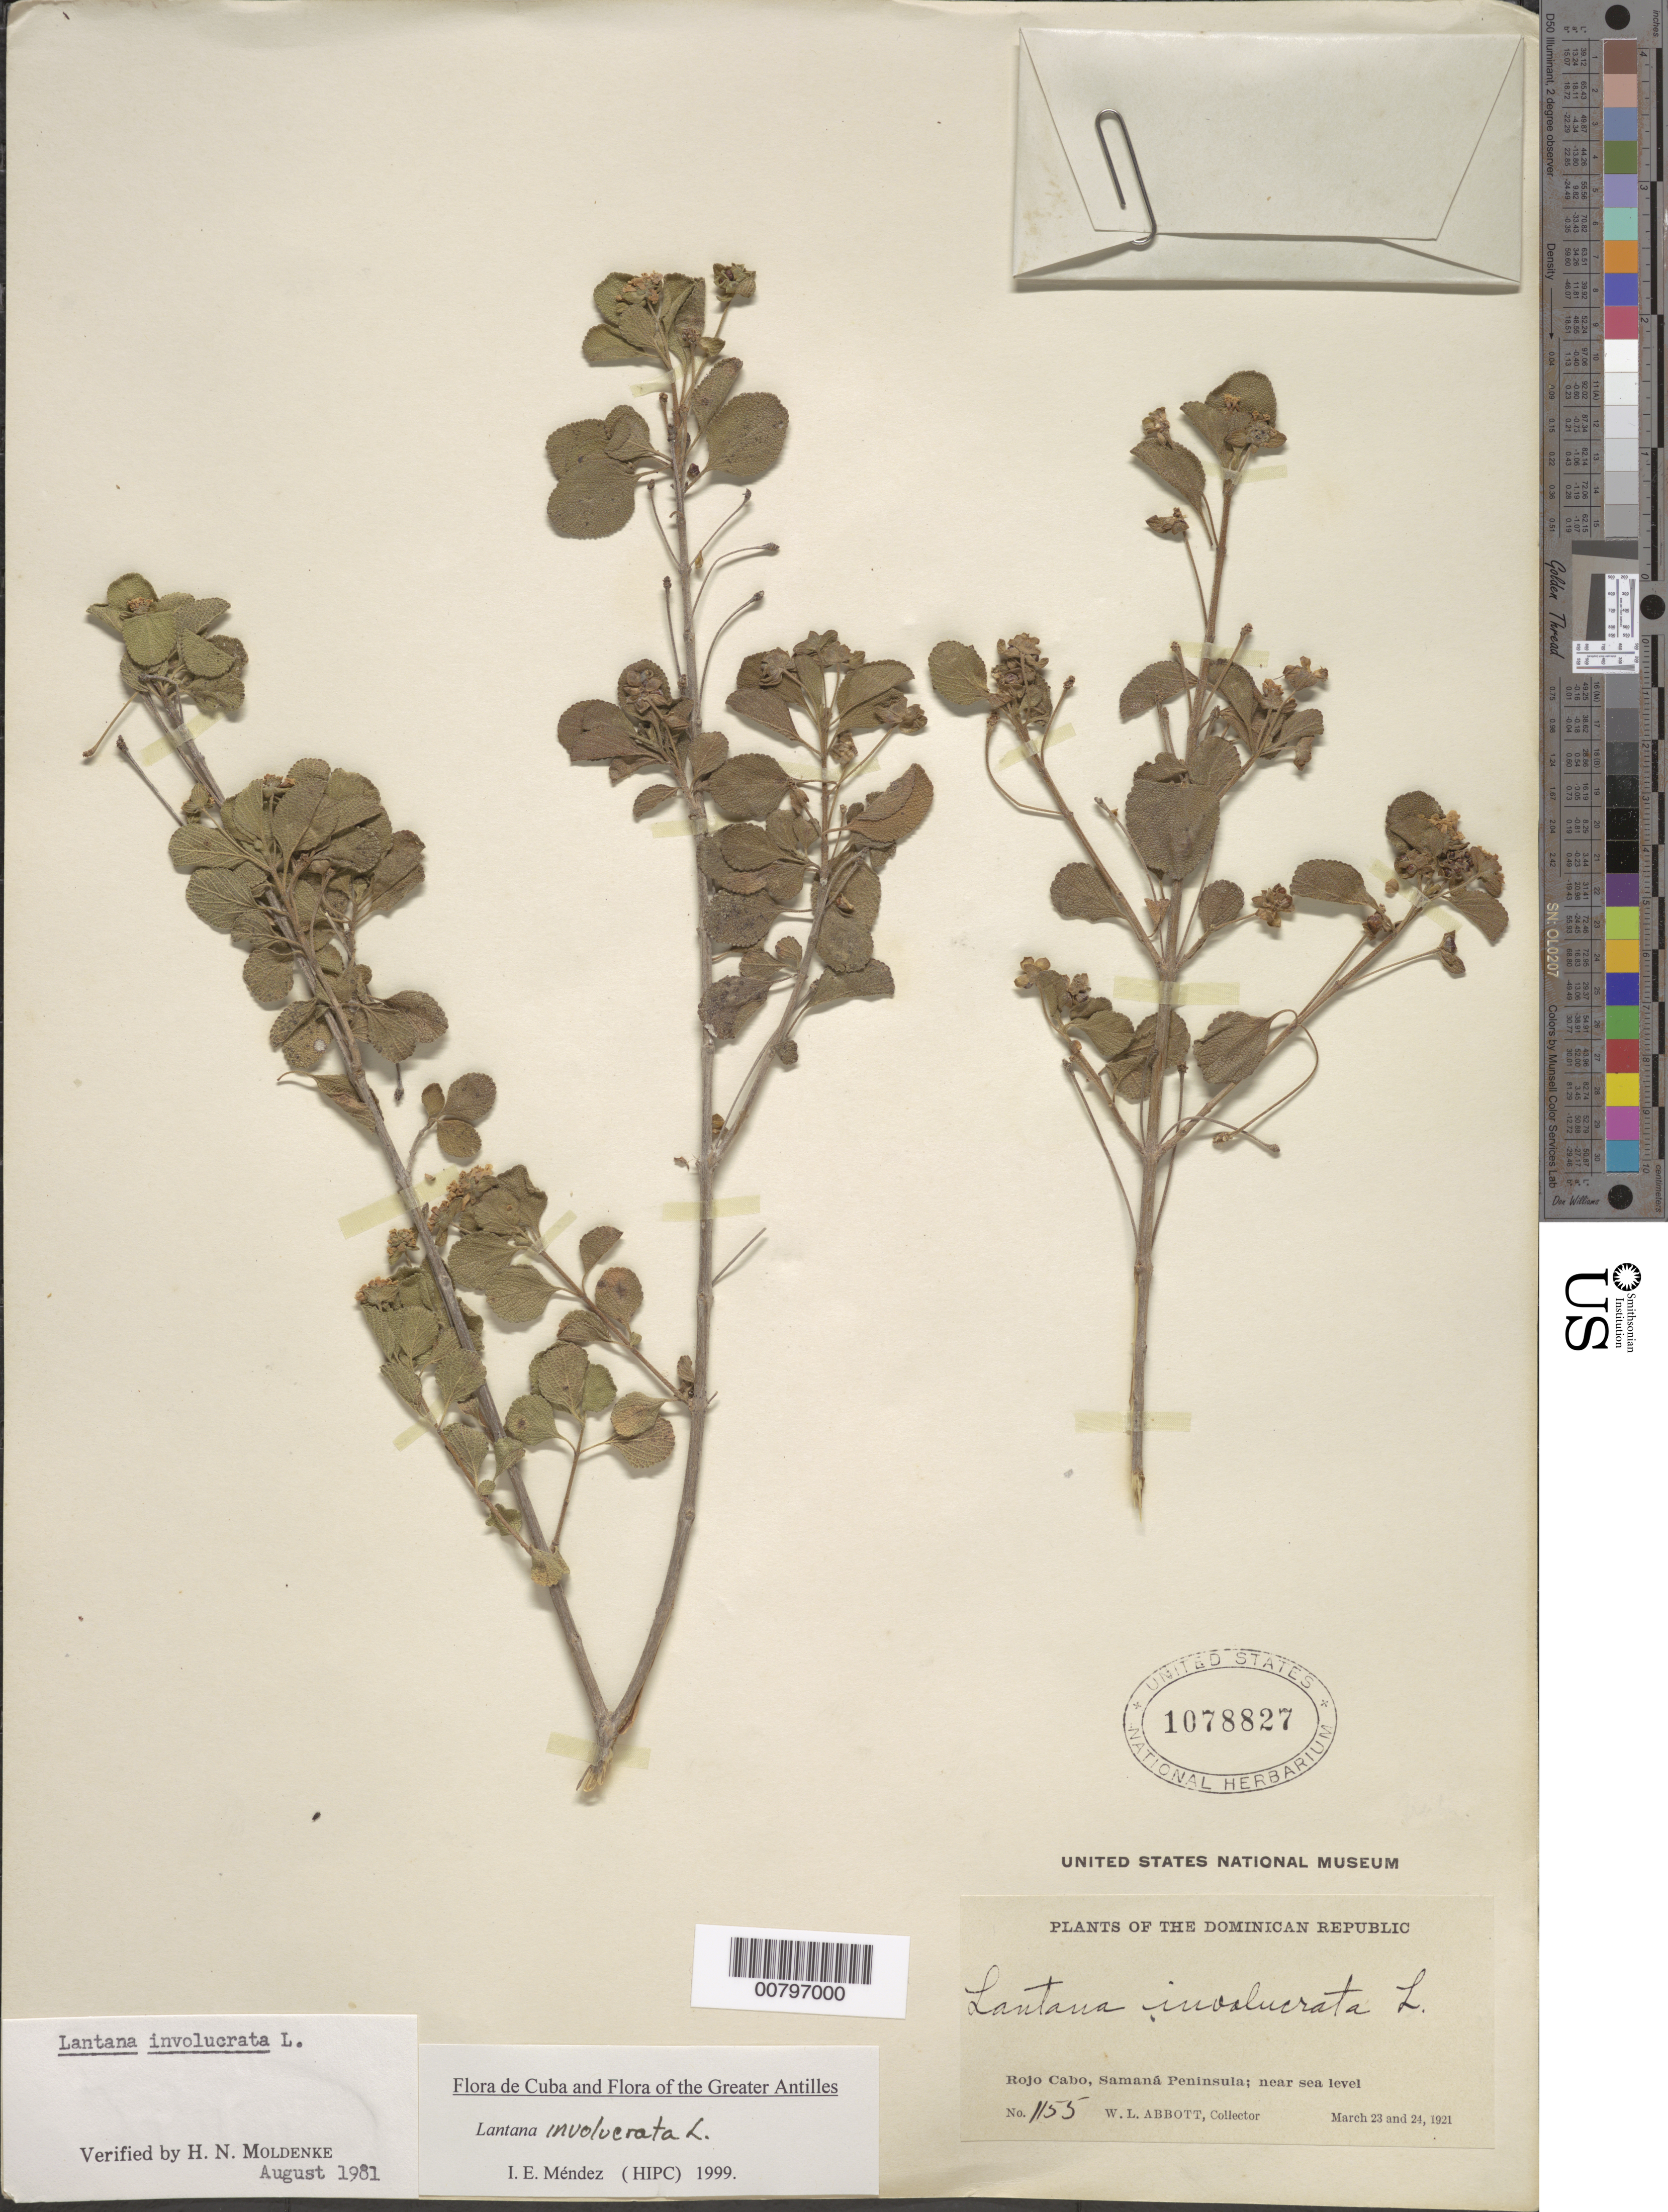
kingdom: Plantae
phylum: Tracheophyta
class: Magnoliopsida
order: Lamiales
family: Verbenaceae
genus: Lantana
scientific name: Lantana involucrata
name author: L.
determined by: Méndez, Isidro E., (HIPC)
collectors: W. L. Abbott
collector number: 1155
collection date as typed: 23 Mar 1921 and 24 Mar 1921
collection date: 1921-03-23,1921-03-24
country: Dominican Republic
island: Hispaniola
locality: Rojo Cabo, Samaná Peninsula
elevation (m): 0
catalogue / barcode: US 1078827